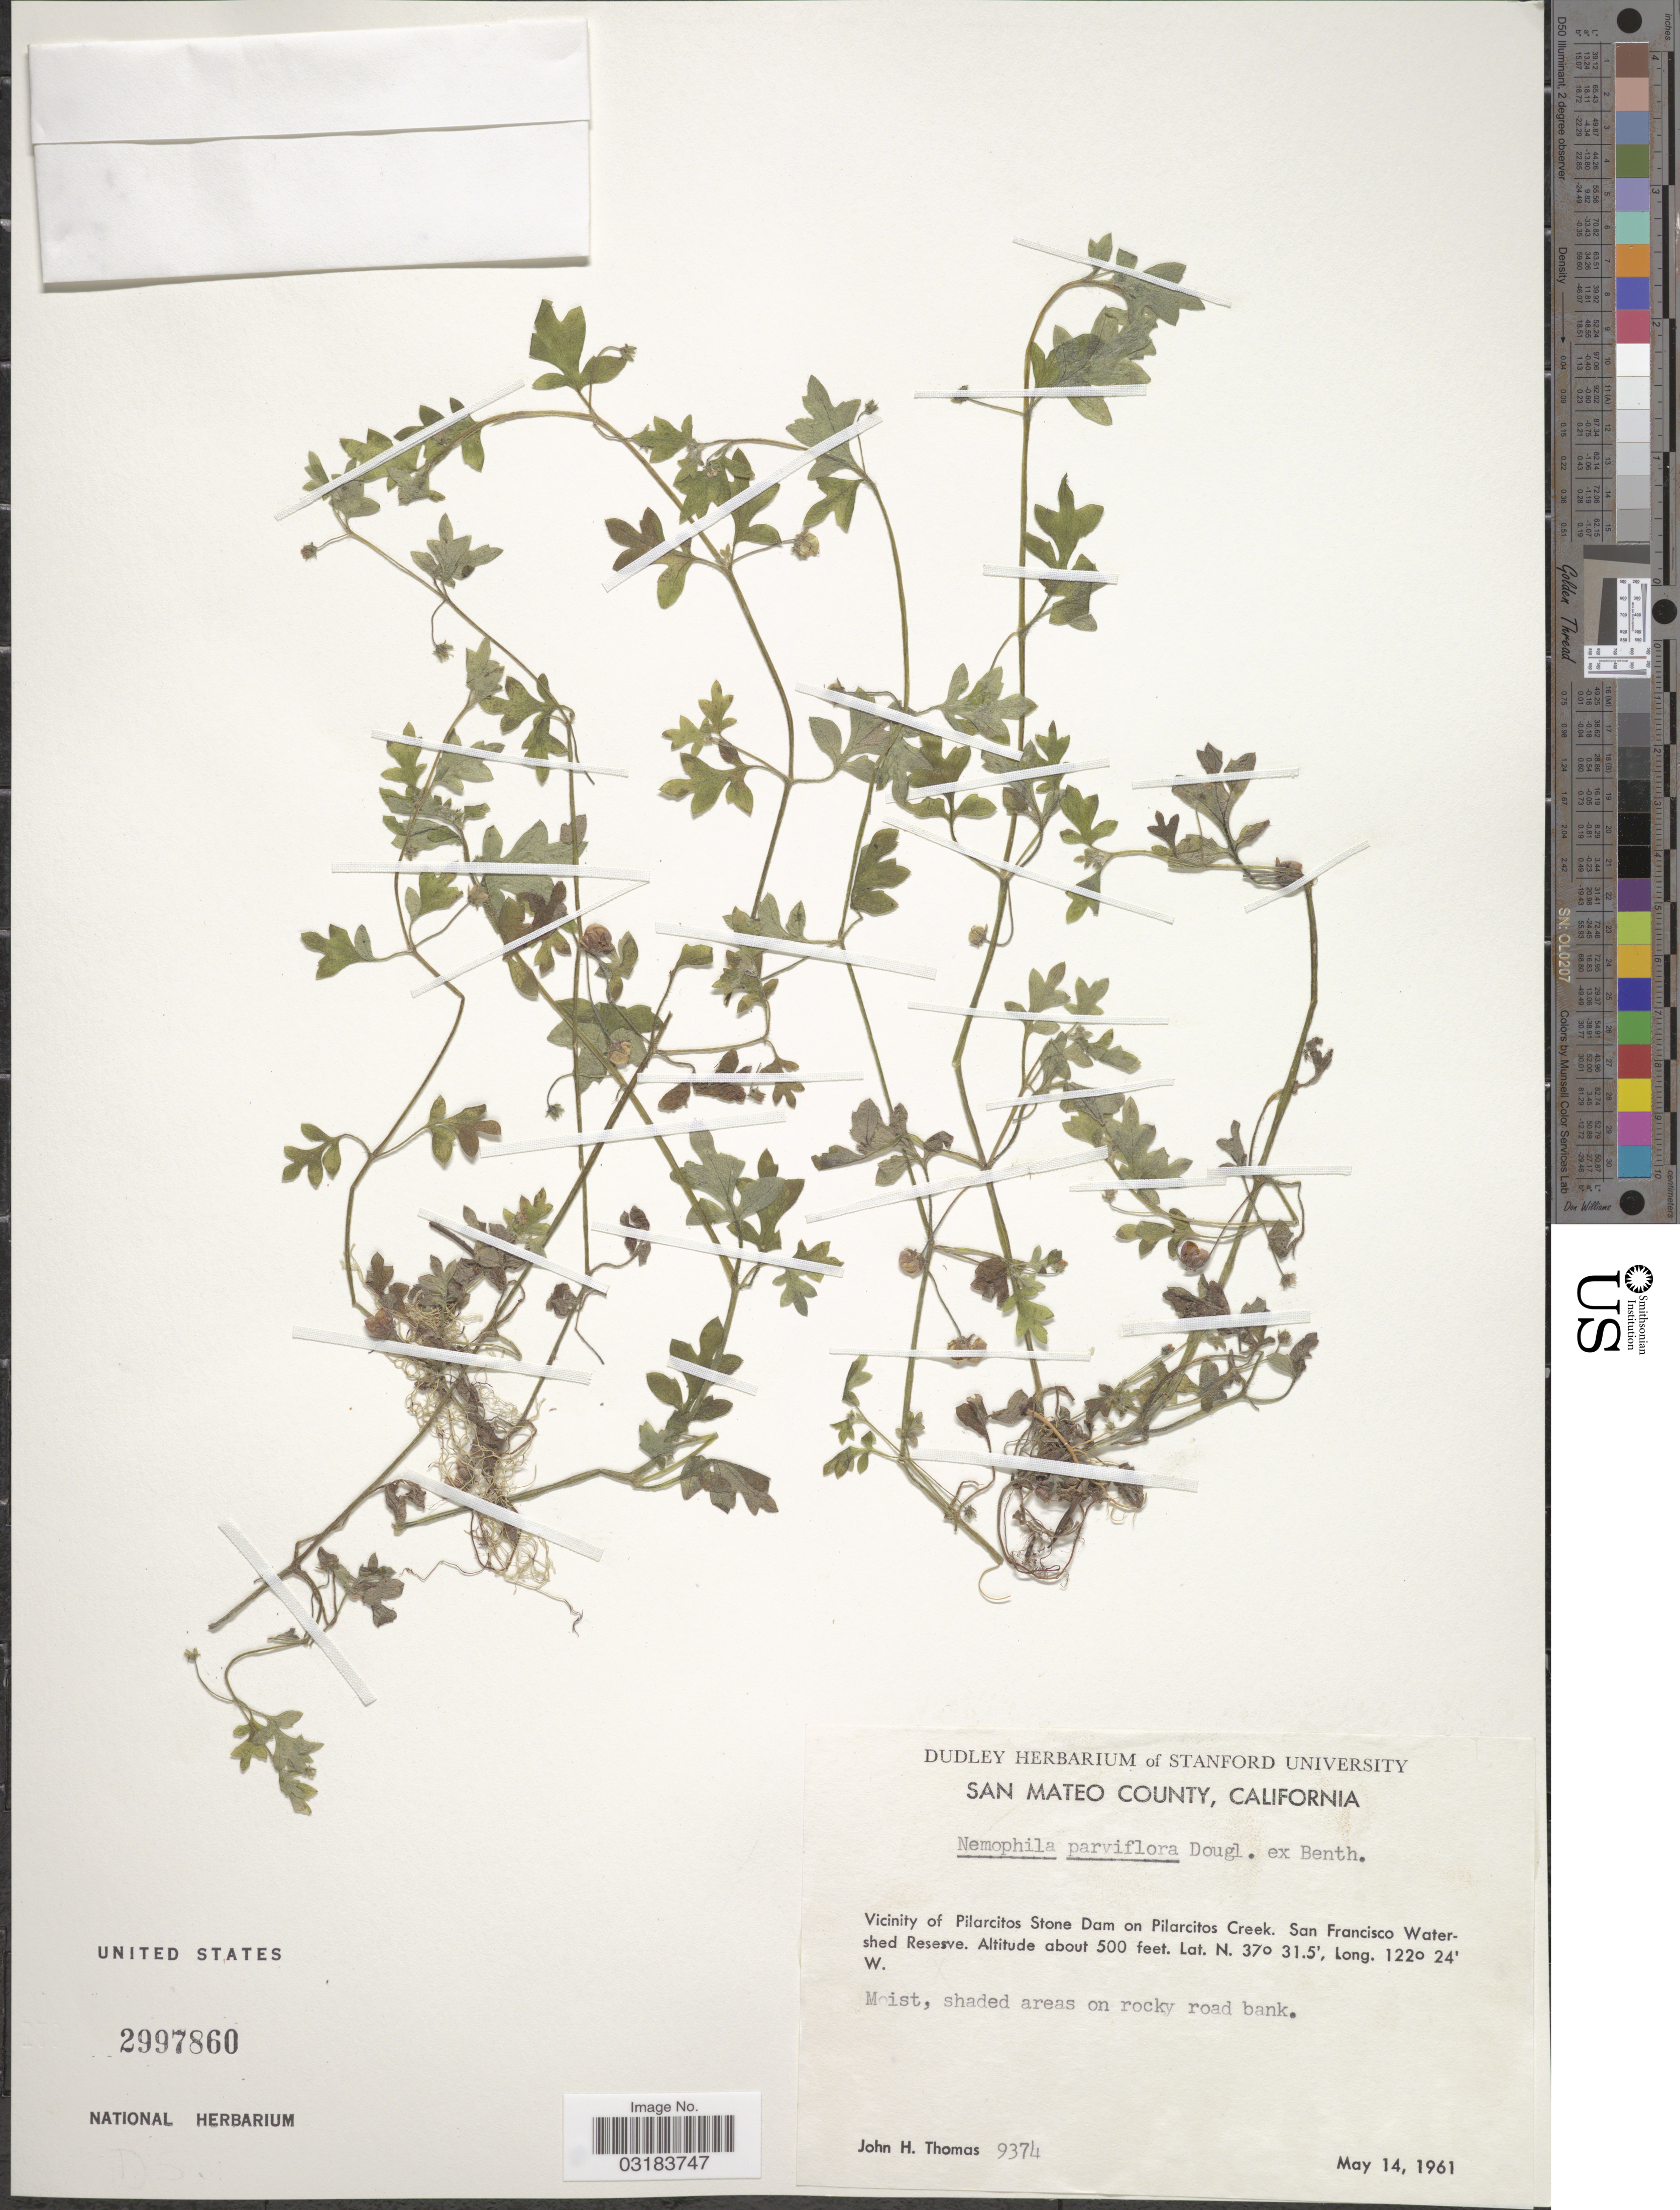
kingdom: Plantae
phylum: Tracheophyta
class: Magnoliopsida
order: Boraginales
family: Hydrophyllaceae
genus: Nemophila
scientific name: Nemophila parviflora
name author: Douglas ex Benth.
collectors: J. H. Thomas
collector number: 9374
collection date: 1961-05-14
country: United States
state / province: California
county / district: San Mateo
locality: San Mateo County. Vicinity of Pilarcitos Stone Dam on Pilarcitos Creek. San Francisco Watershed Reserve.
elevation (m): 152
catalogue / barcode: US 2997860